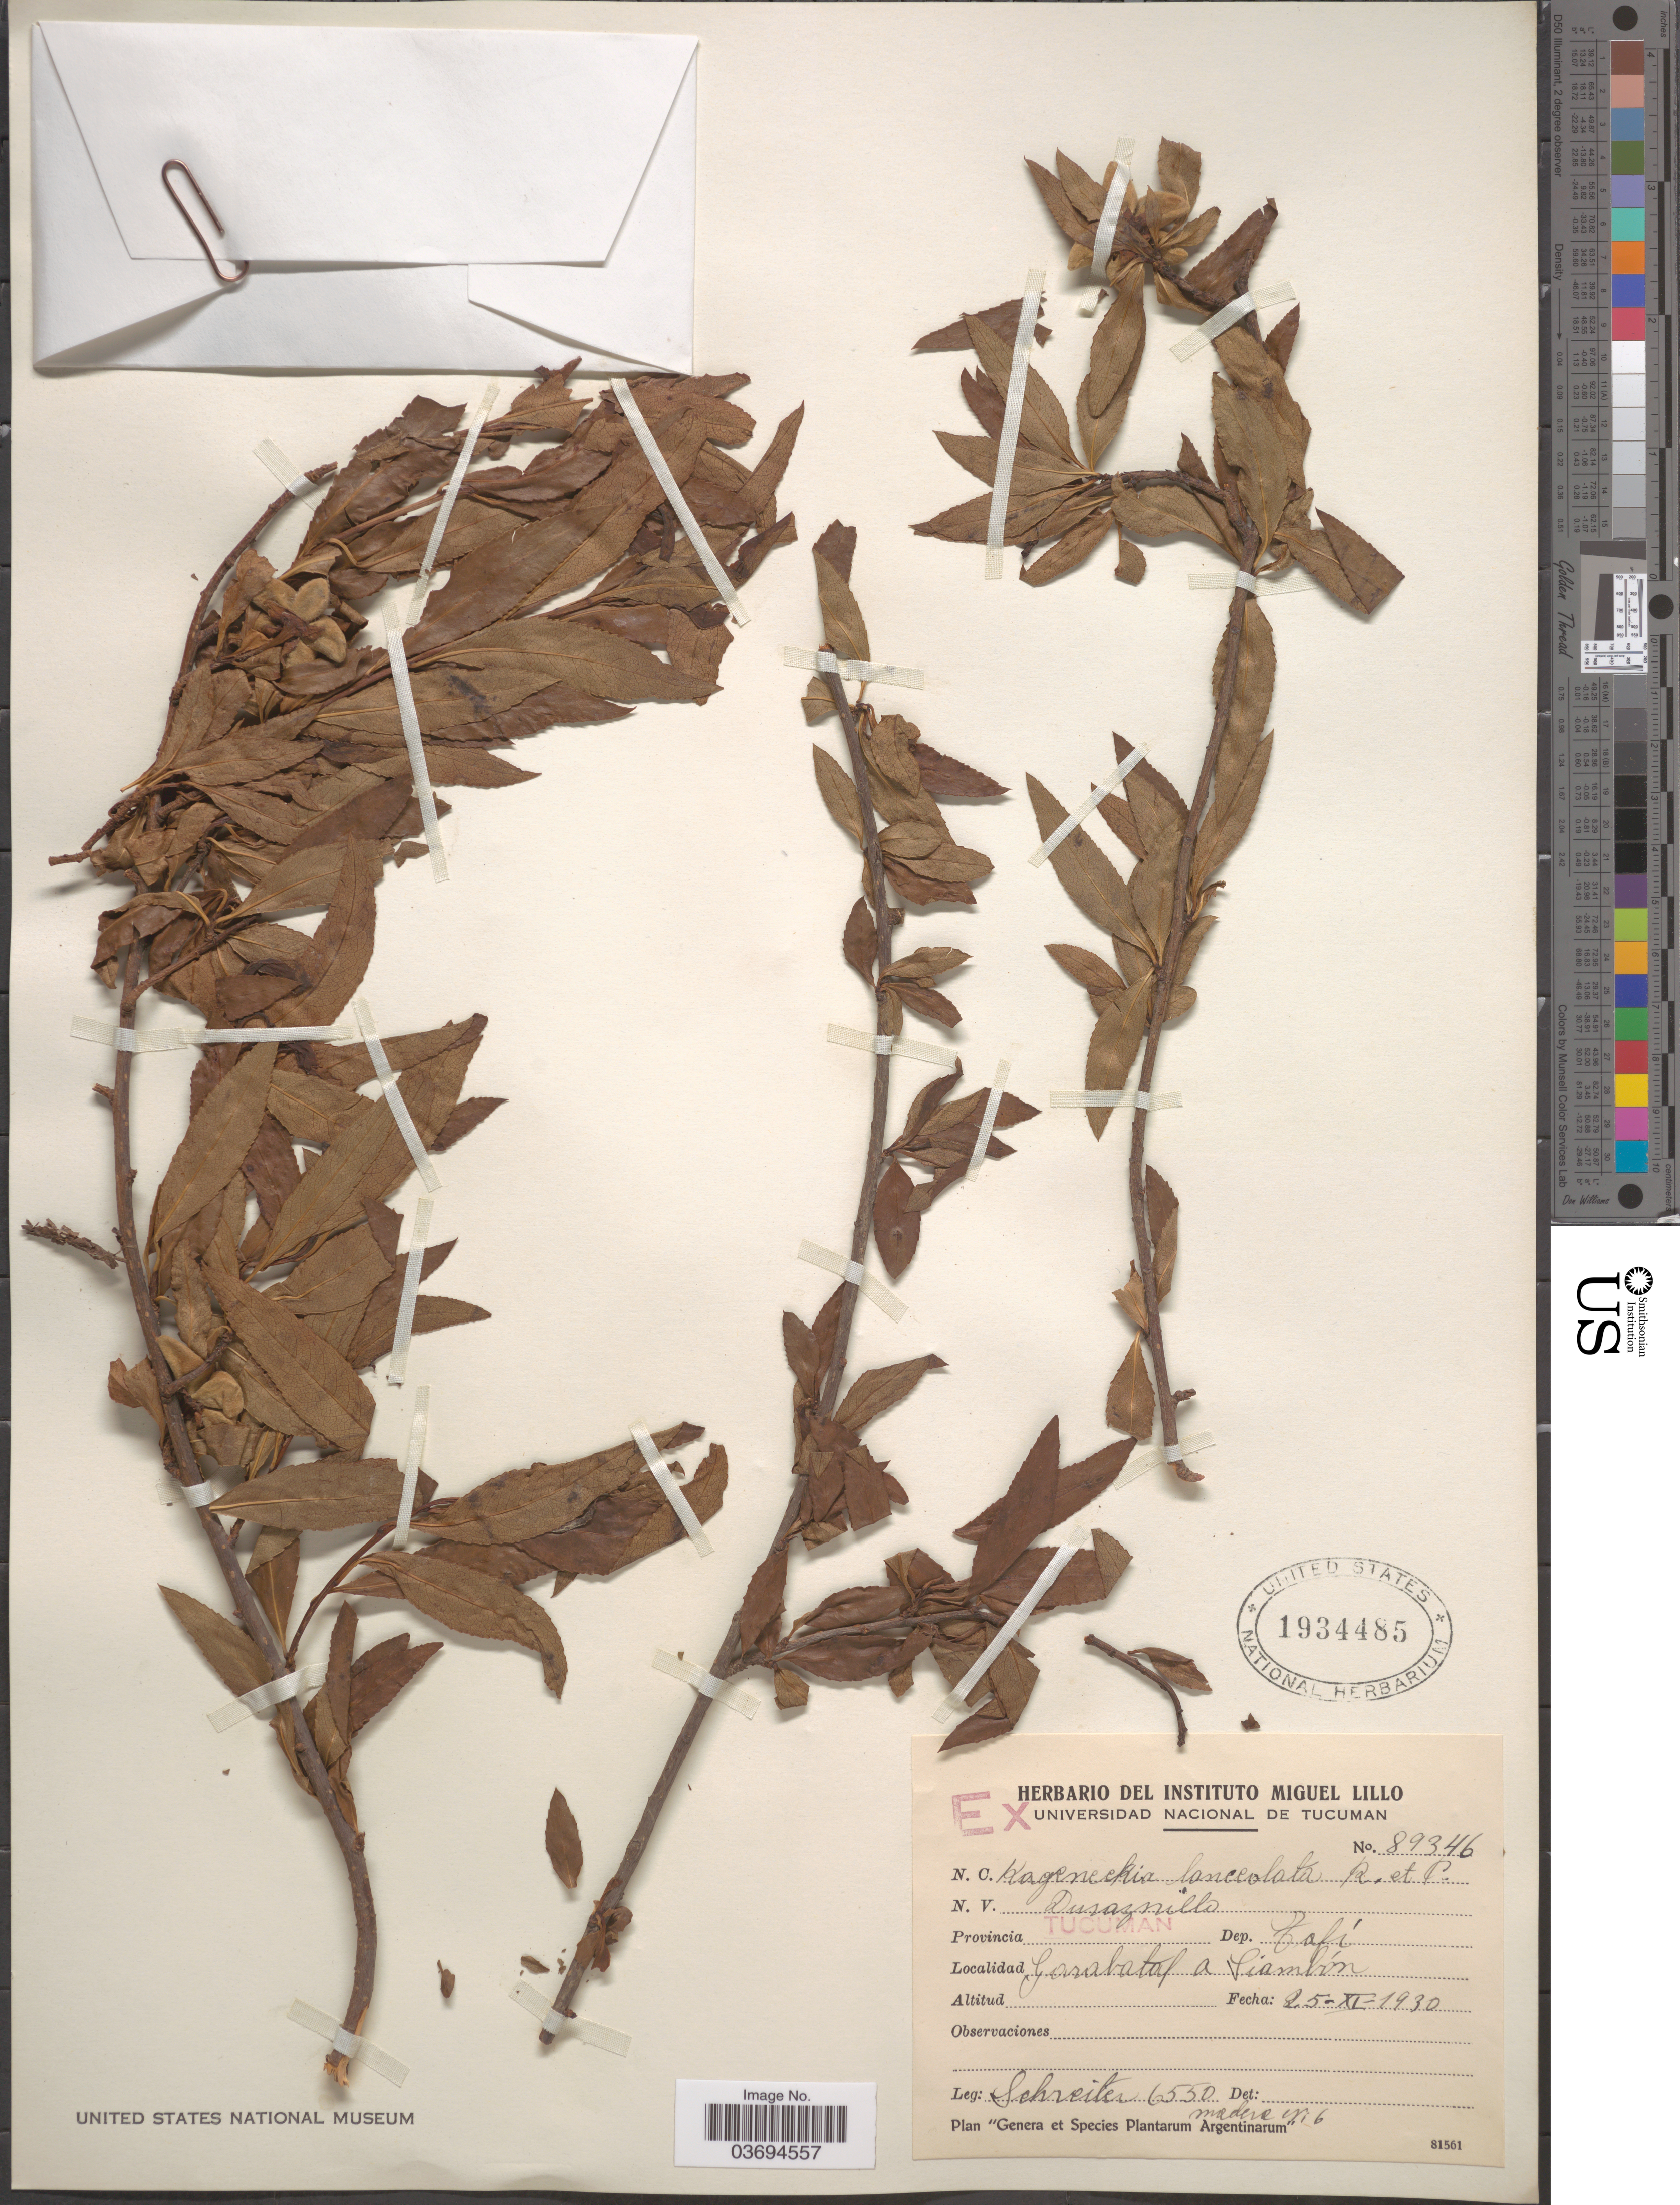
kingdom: Plantae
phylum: Tracheophyta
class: Magnoliopsida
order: Rosales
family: Rosaceae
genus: Kageneckia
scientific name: Kageneckia lanceolata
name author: Ruiz & Pav.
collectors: -. Schreiter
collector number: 6550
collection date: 1930-11-25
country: Argentina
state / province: Tucuman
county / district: Tafi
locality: Garabatal a Siambón.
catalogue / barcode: US 1934485